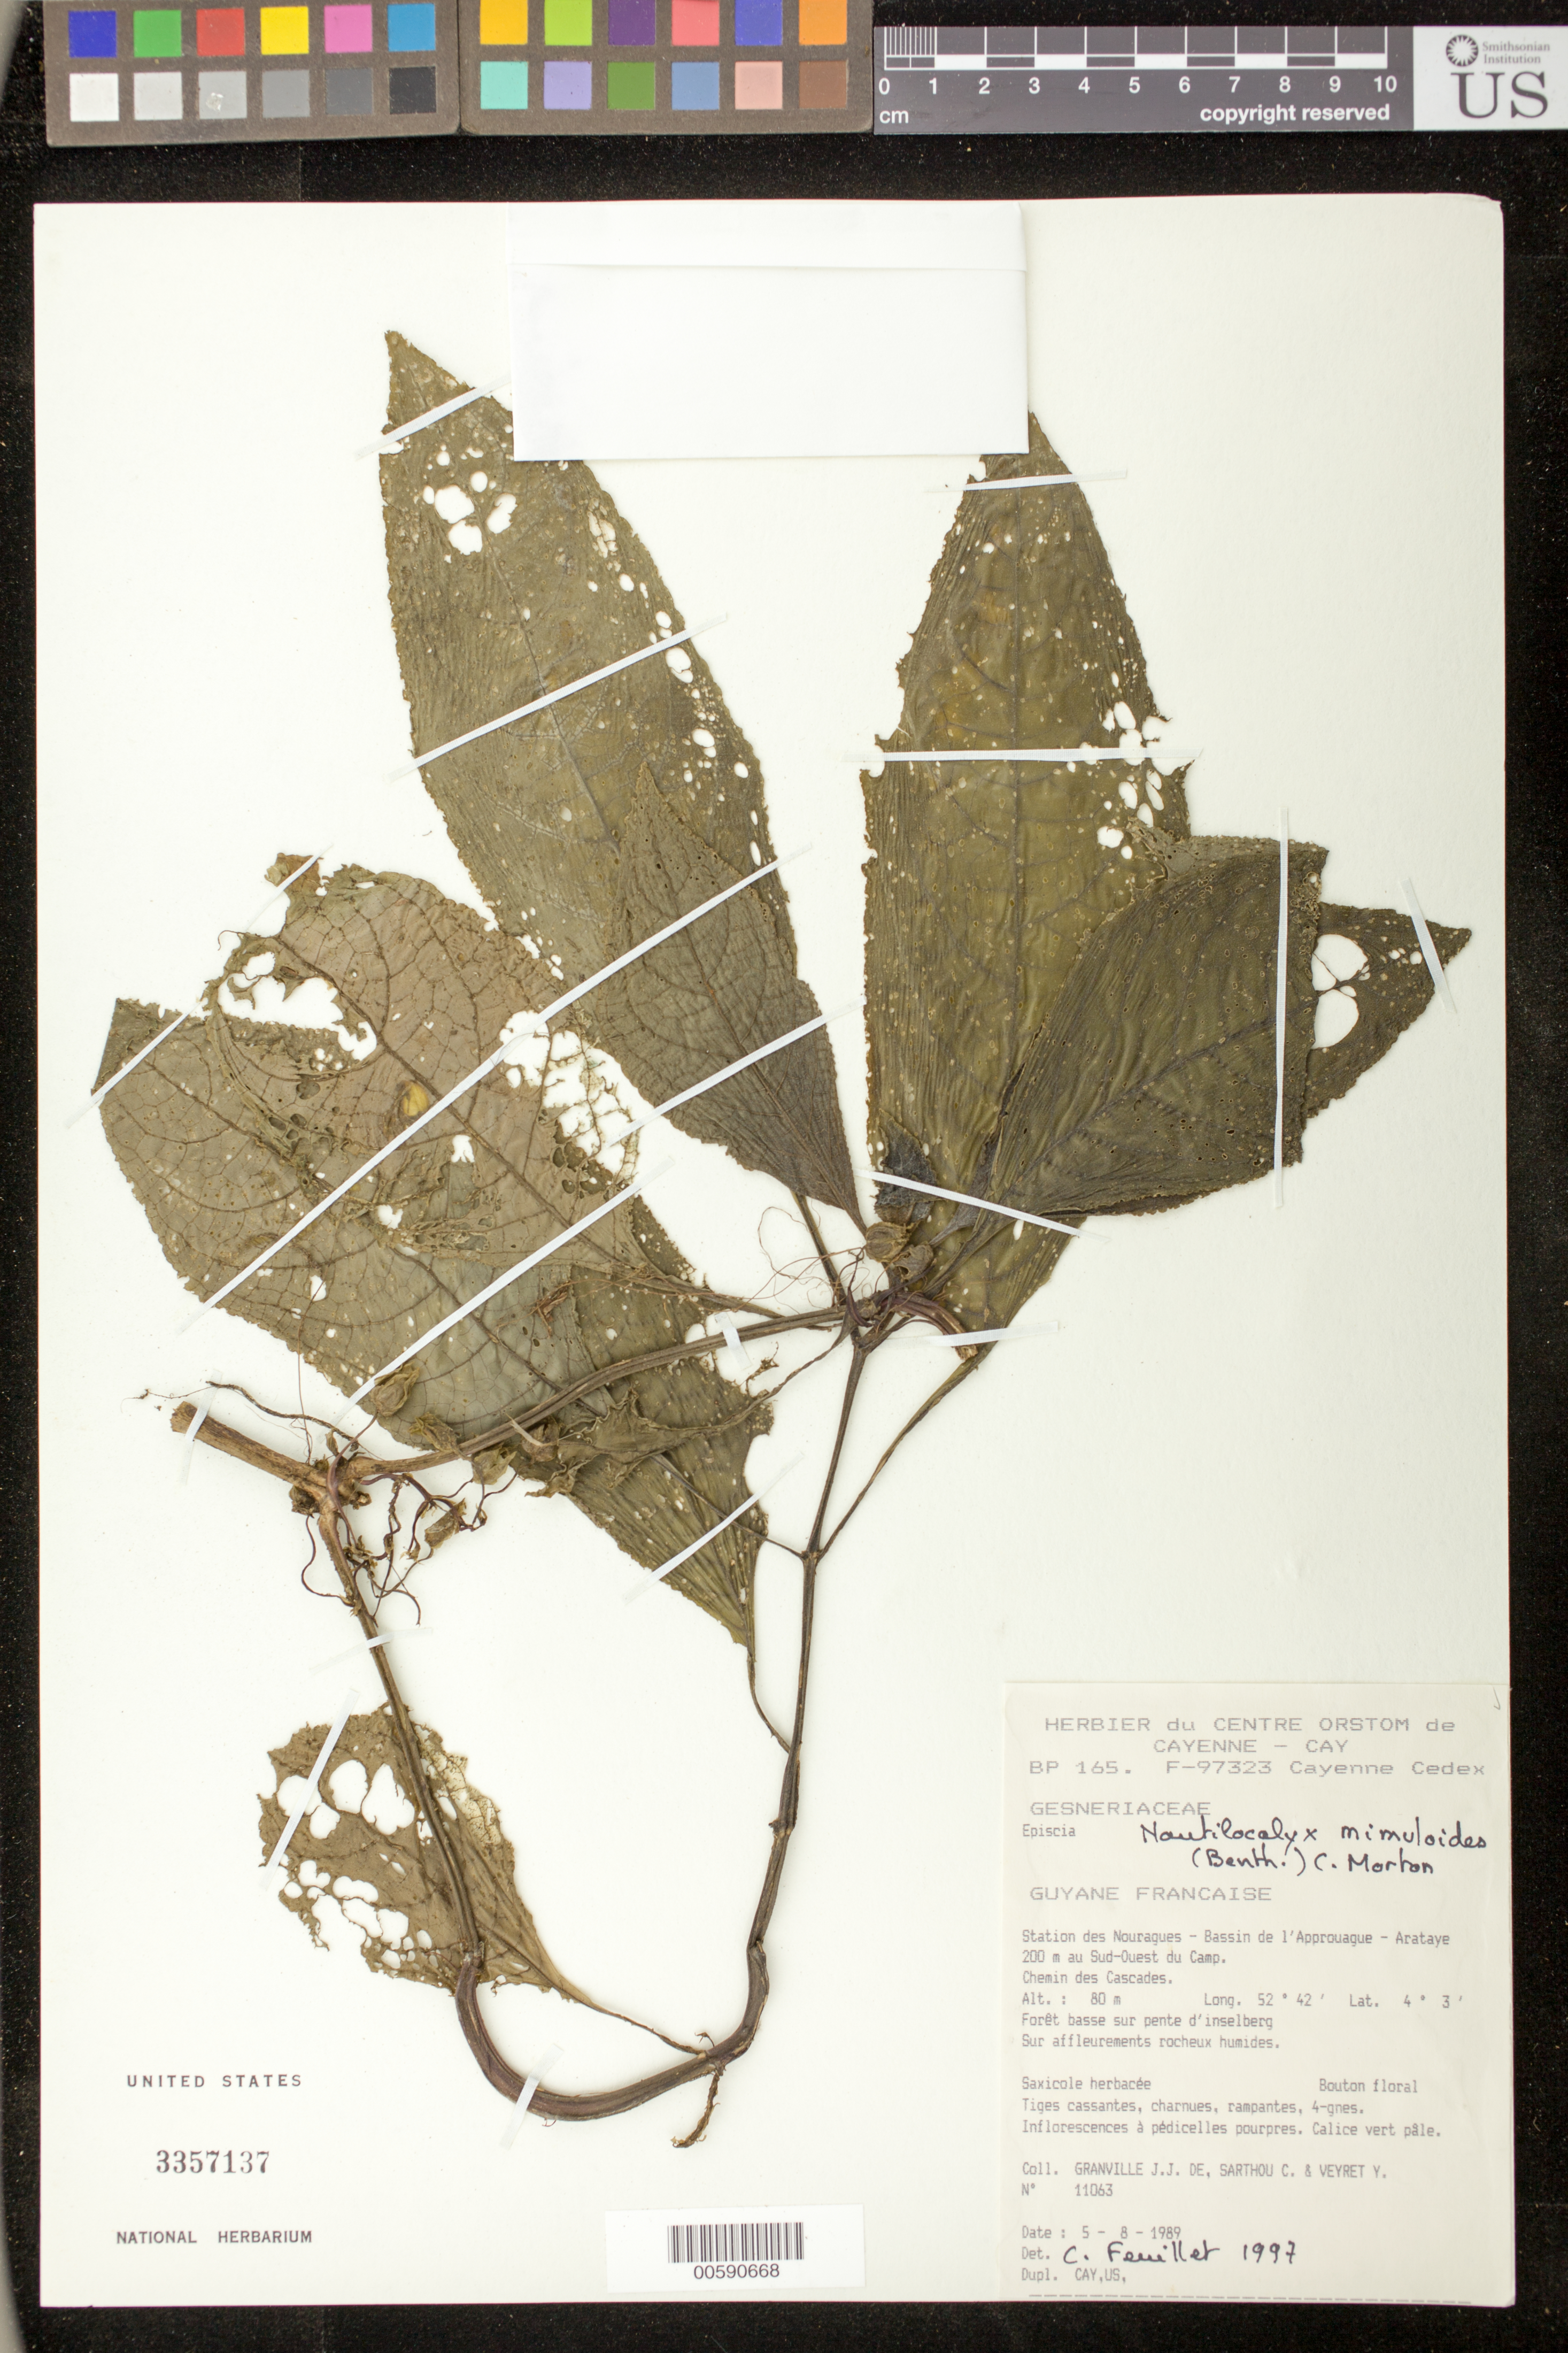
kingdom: Plantae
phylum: Tracheophyta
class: Magnoliopsida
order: Lamiales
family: Gesneriaceae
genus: Nautilocalyx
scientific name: Nautilocalyx mimuloides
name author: (Benth.) C.V. Morton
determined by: Skog, Laurence E.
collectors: J.-J. de Granville, C. Sarthou & Y. Veyret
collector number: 11063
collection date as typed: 05 Aug 1989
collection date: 1989-08-05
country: French Guiana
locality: Station des Nouragues; bassin de l'Approuague, Arataye, 200 m au Sud-Ouest du Camp, Chemin des Cascades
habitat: Forêt basse sur pente d'inselberg; sur affleurements rocheux humides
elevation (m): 80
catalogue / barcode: US 3357137